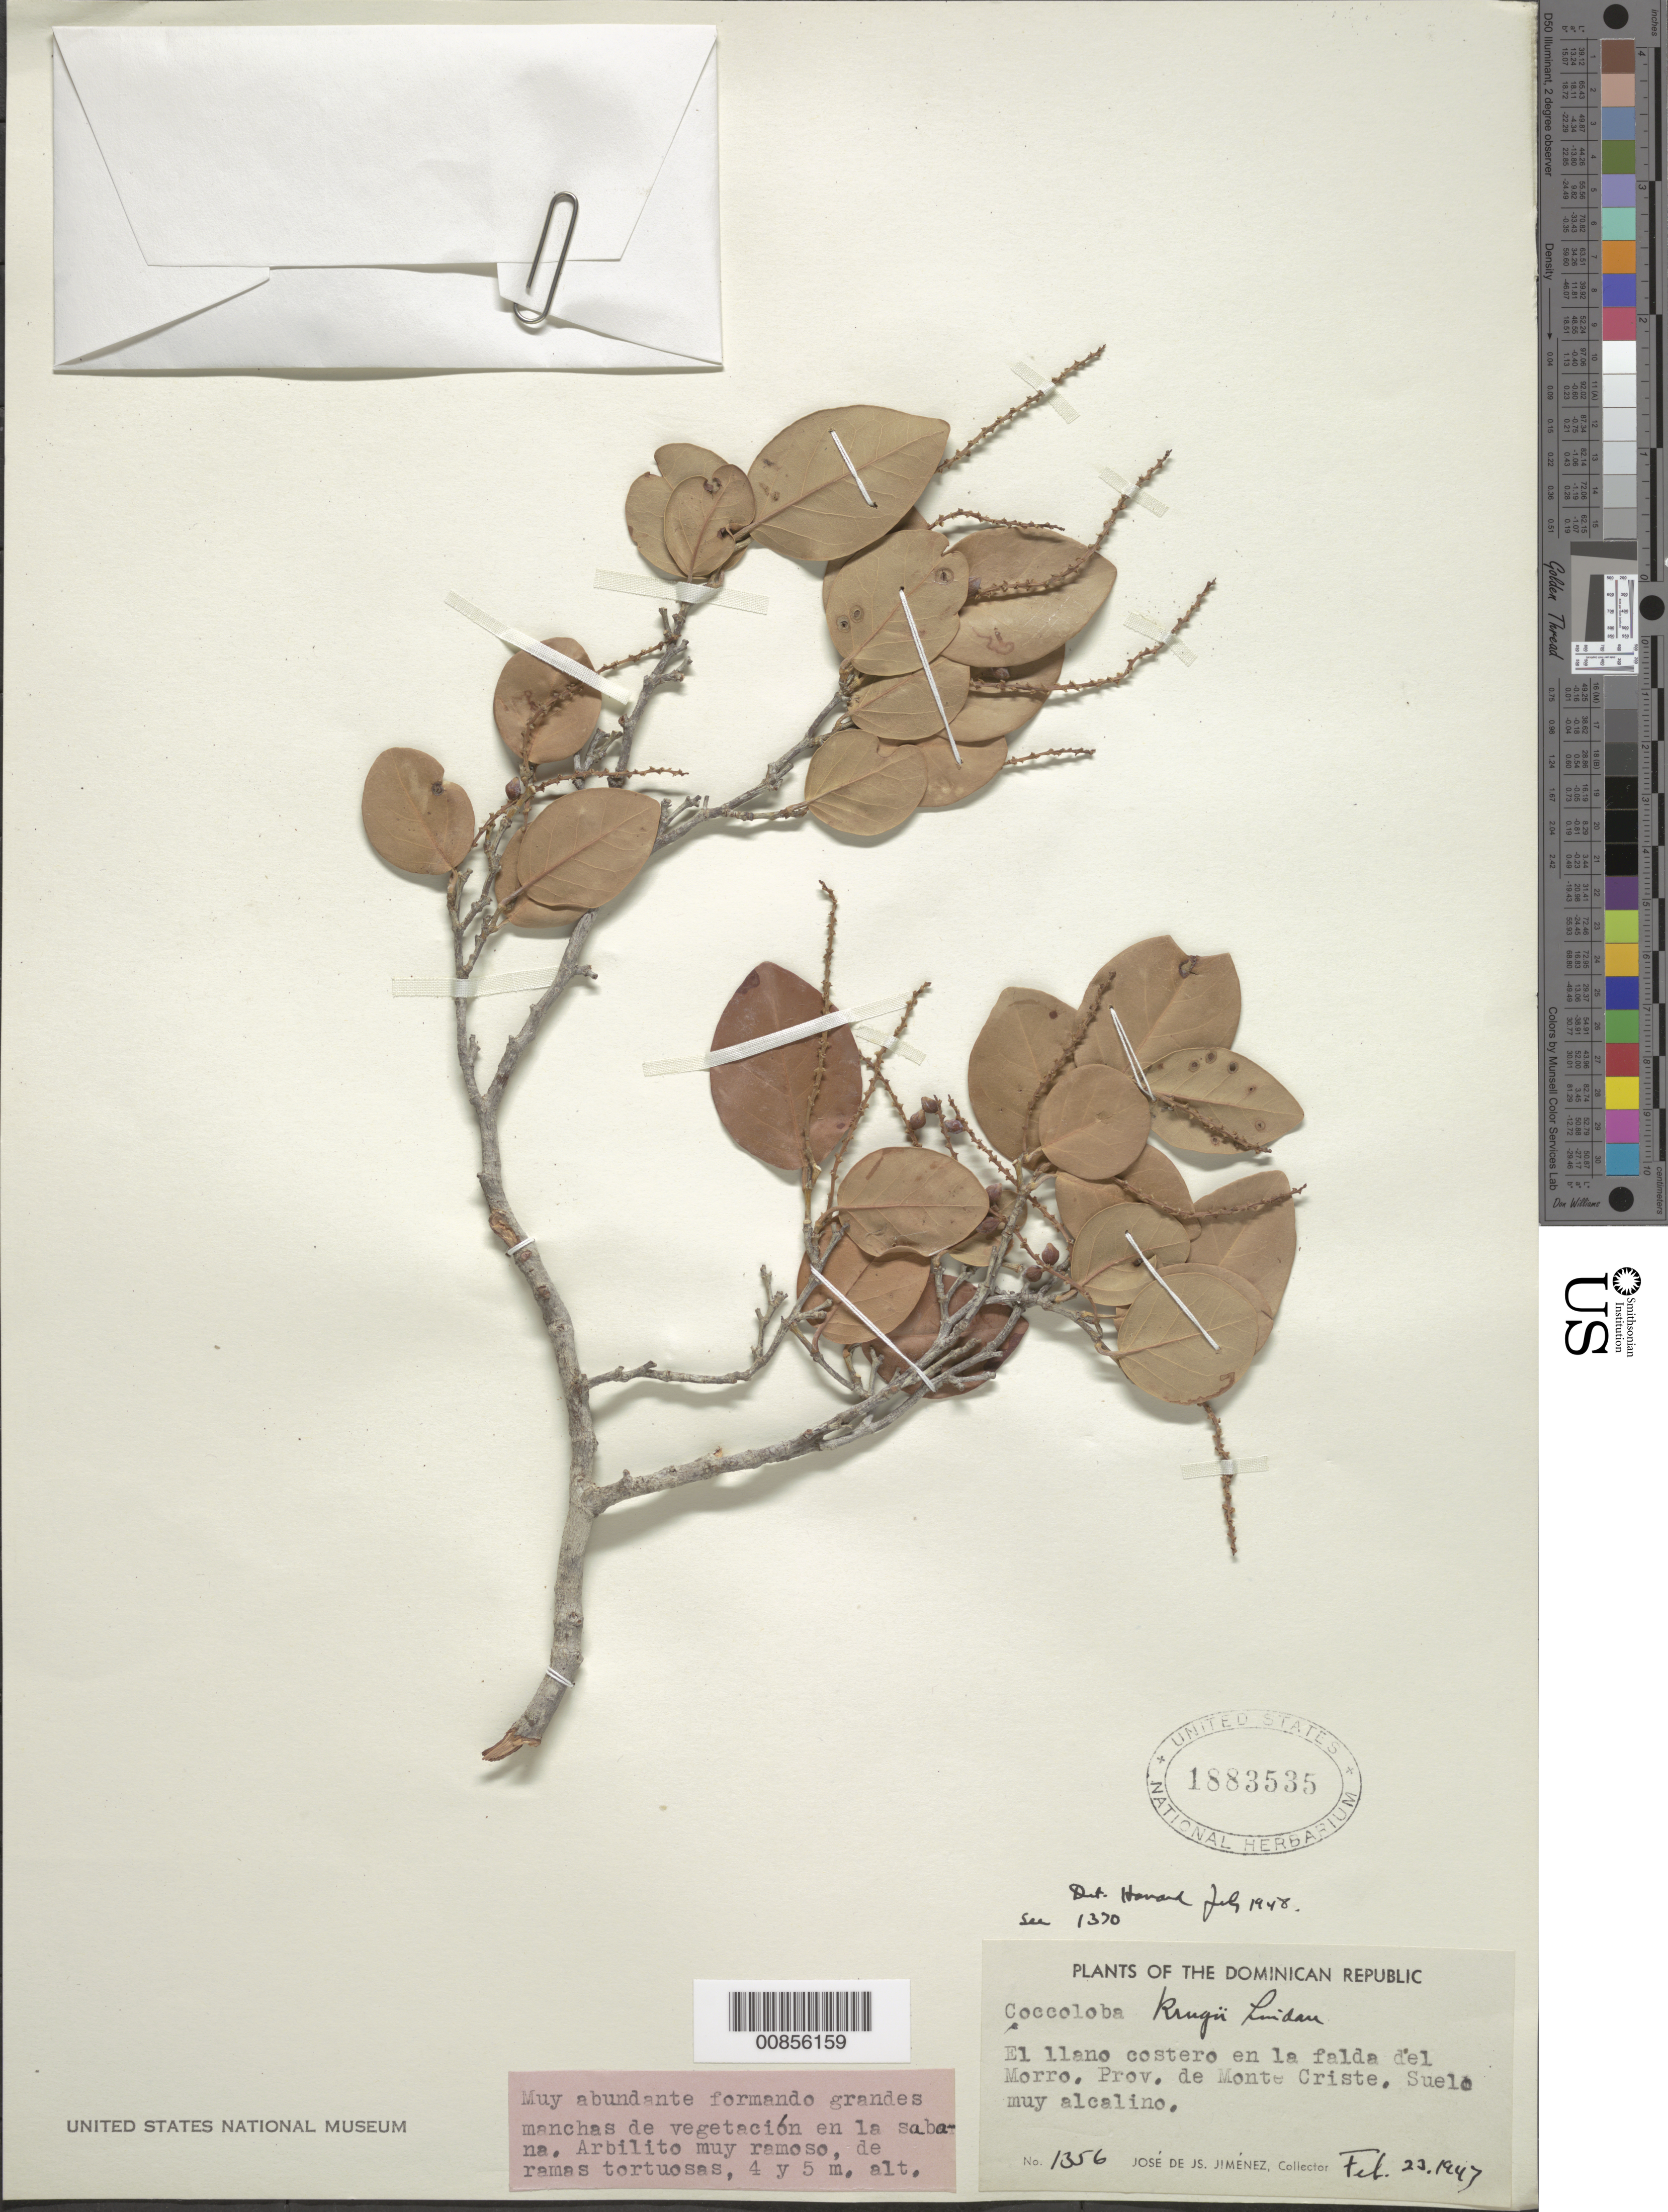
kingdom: Plantae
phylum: Tracheophyta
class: Magnoliopsida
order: Caryophyllales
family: Polygonaceae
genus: Coccoloba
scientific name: Coccoloba krugii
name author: Lindau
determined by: Howard, R. A.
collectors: J. J. Jiménez Almonte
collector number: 1356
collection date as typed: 23 Feb 1947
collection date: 1947-02-23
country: Dominican Republic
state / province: Monte Cristi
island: Hispaniola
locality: El Llano Costero en la falda del Morro.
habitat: Suelo muy alcalino.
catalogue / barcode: US 1883535